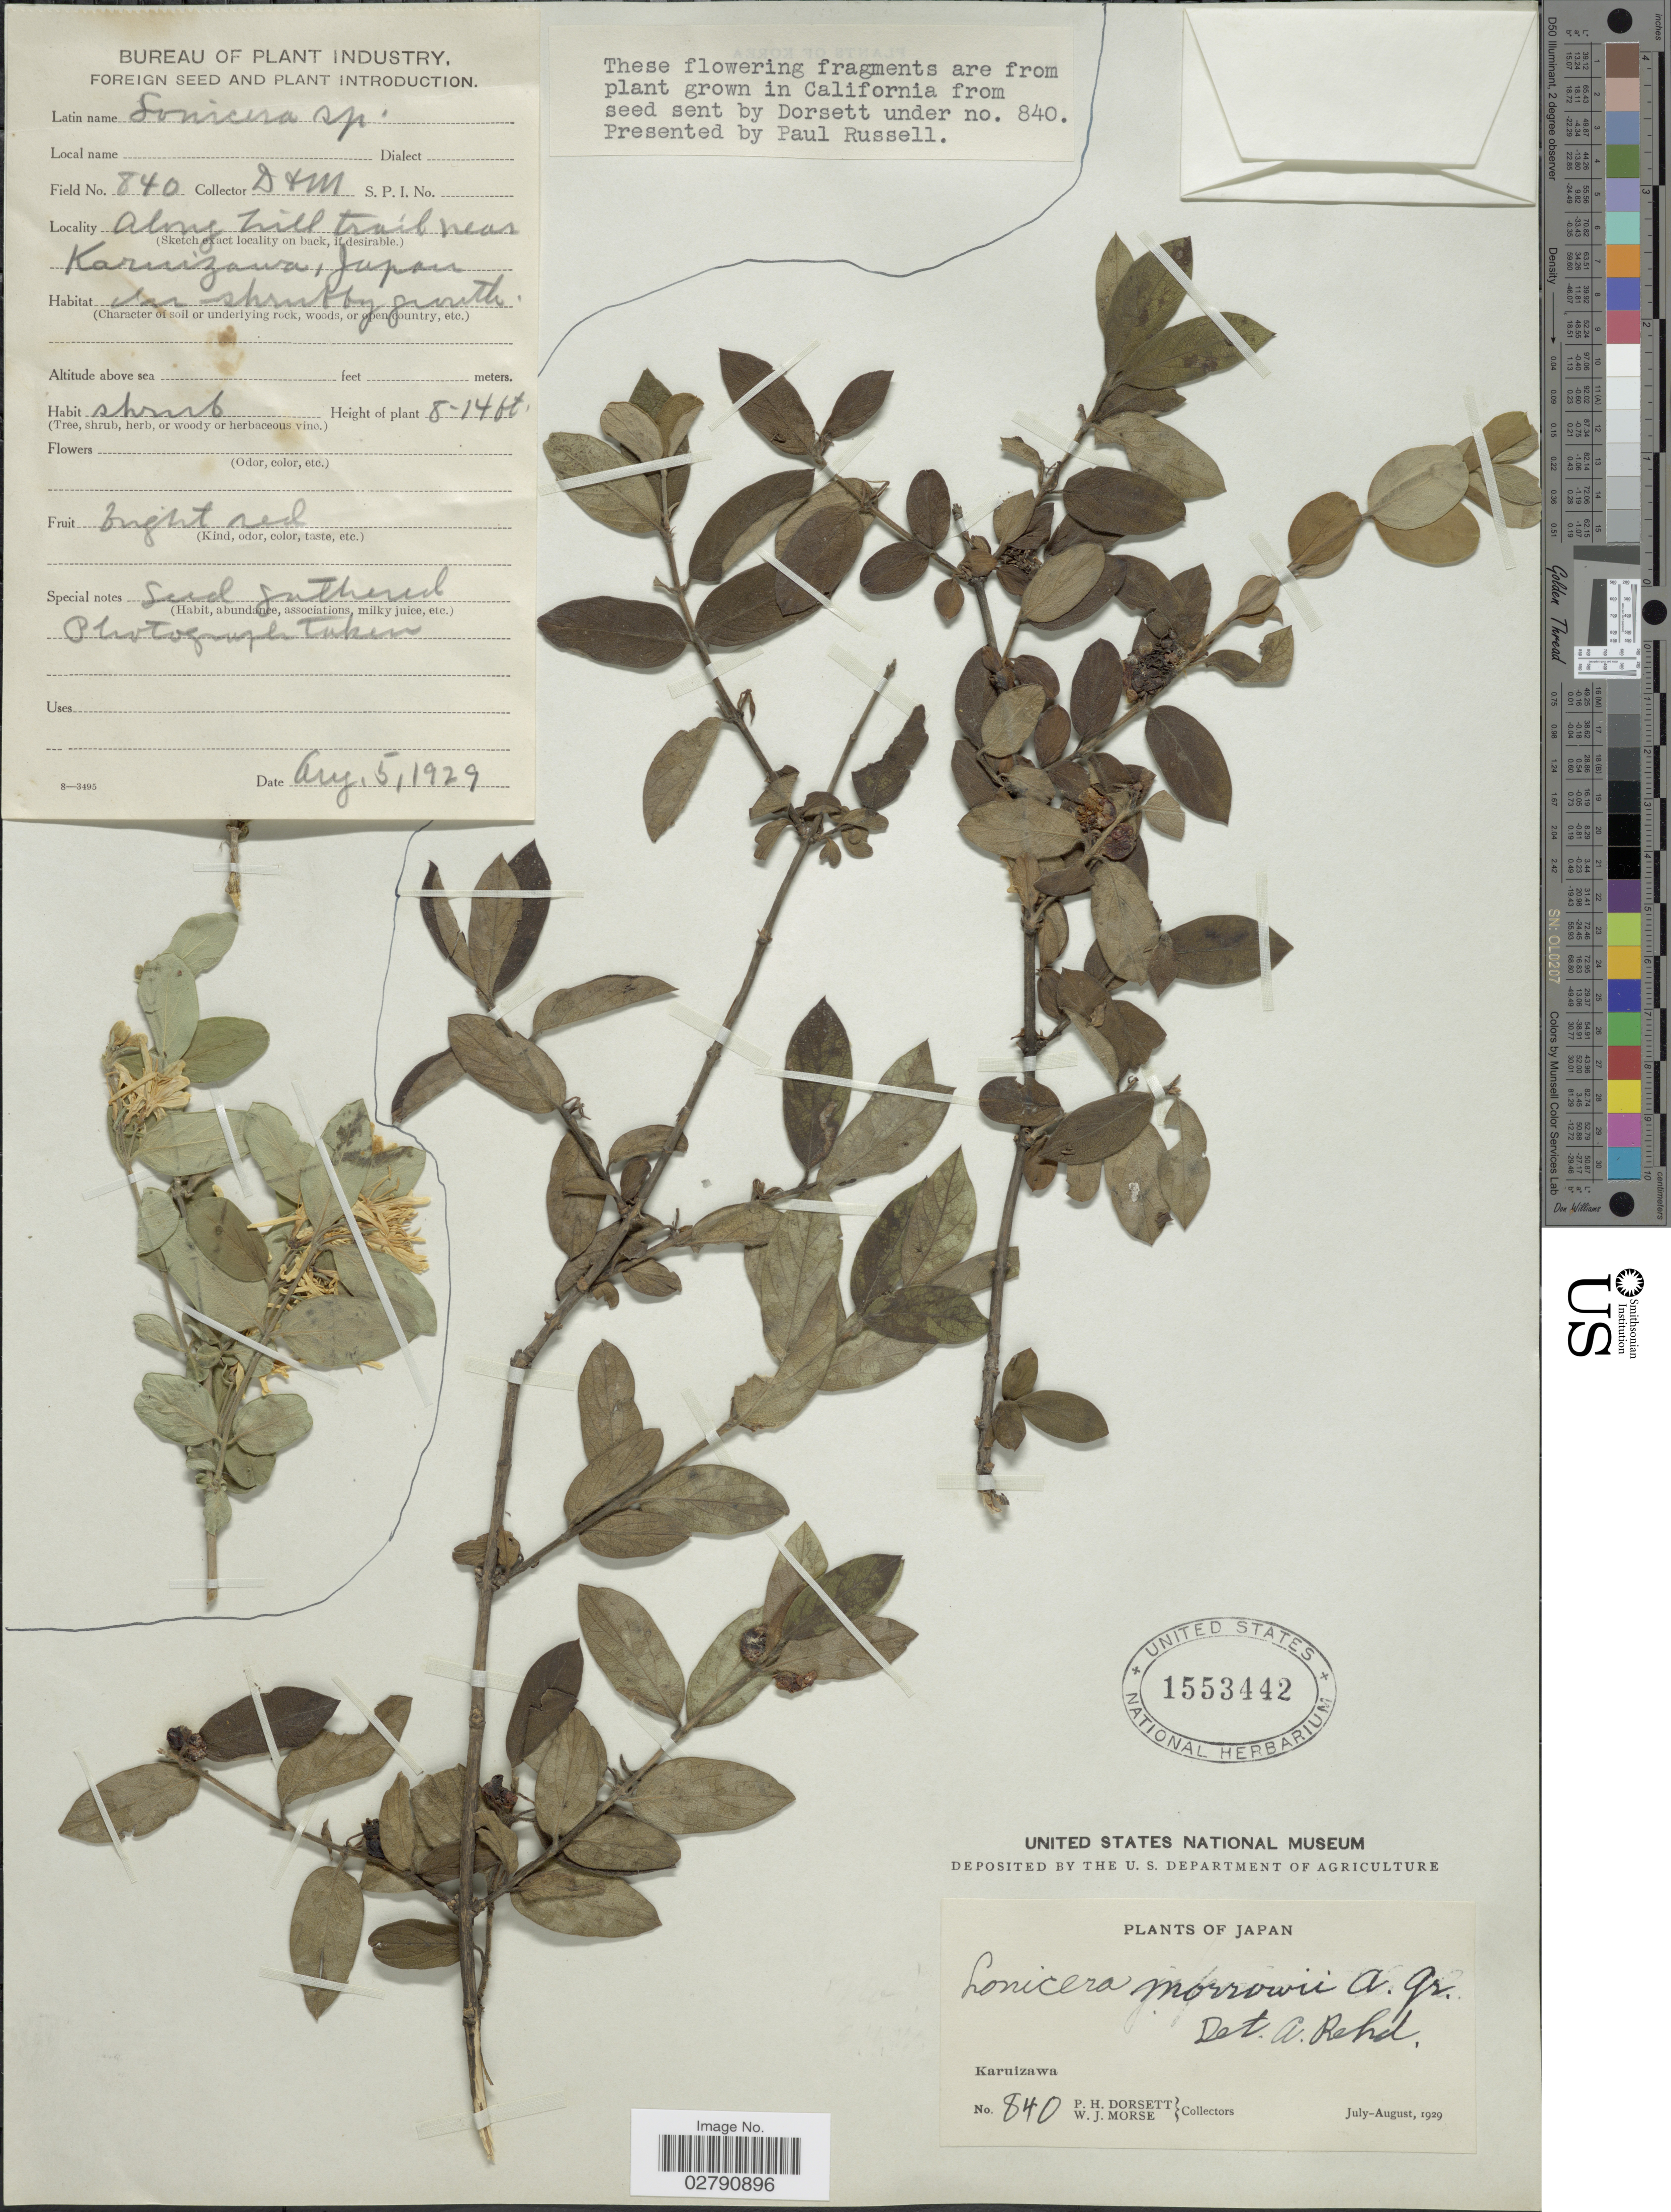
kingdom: Plantae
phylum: Tracheophyta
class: Magnoliopsida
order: Dipsacales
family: Caprifoliaceae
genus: Lonicera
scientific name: Lonicera morrowii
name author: A. Gray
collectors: P. H. Dorsett & W. J. Morse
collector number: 840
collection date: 1929-08-05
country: Japan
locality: Karuizawa. Along hill trail near Karuizawa.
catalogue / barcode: US 1553442